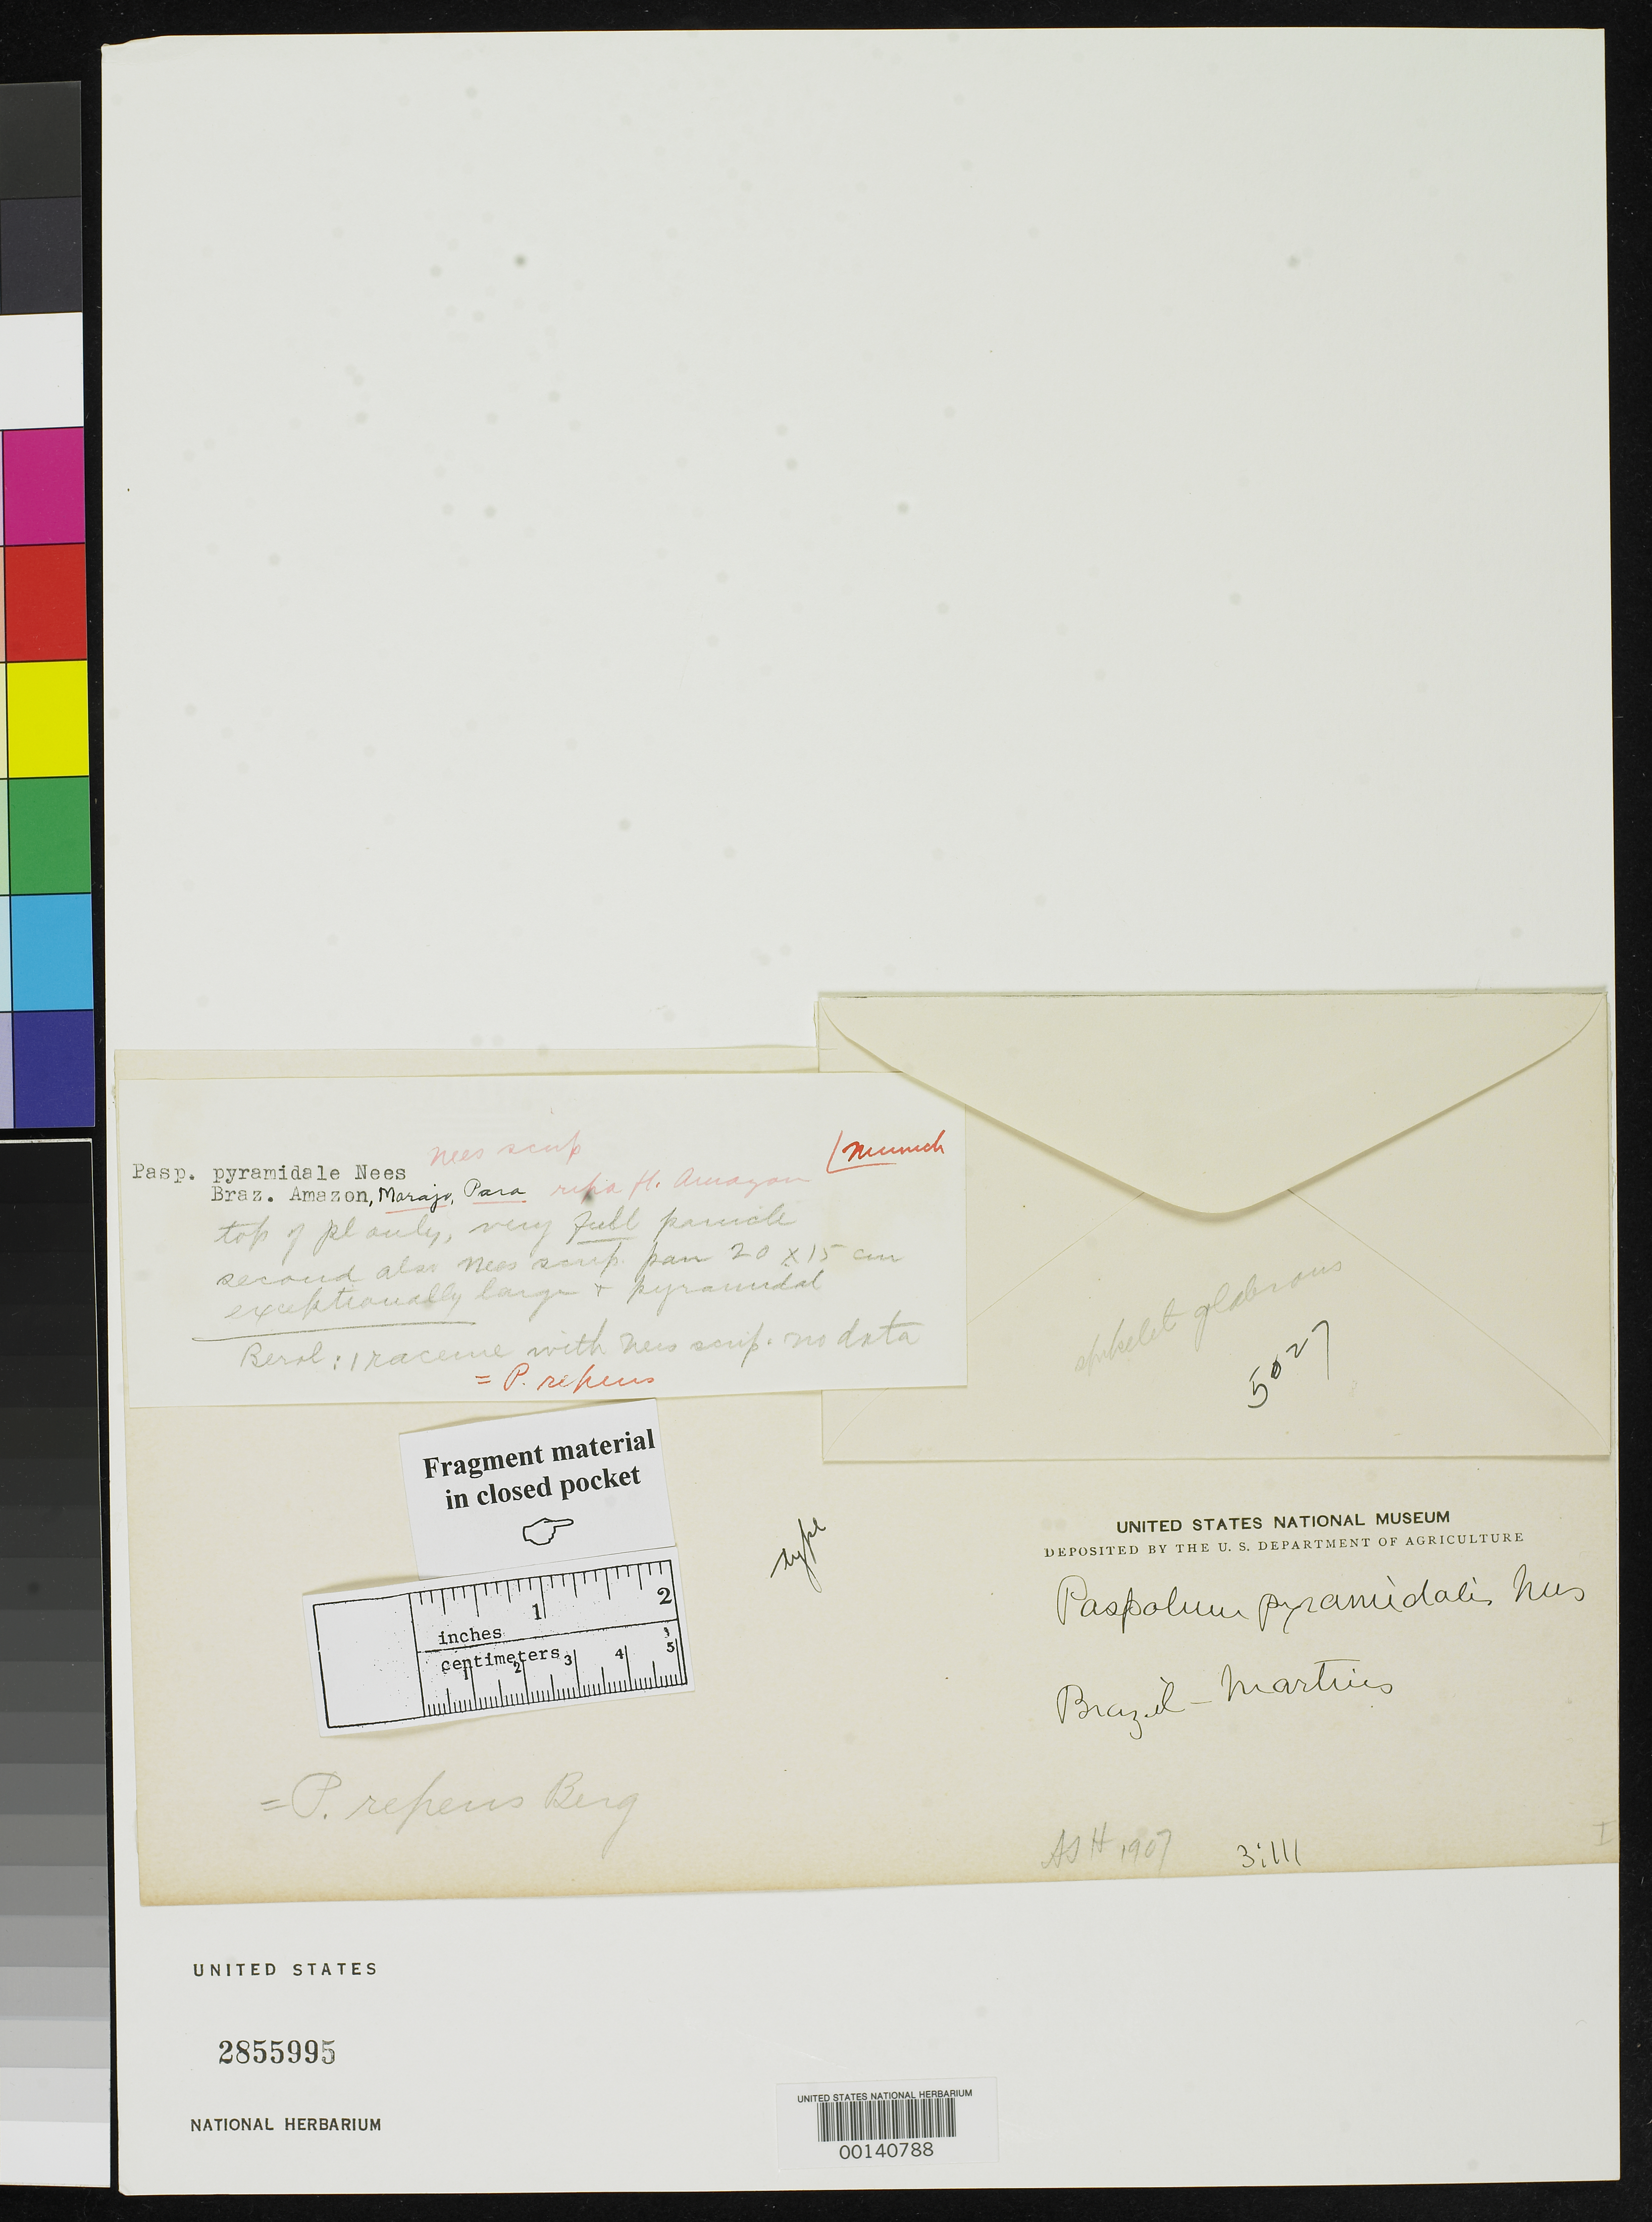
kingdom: Plantae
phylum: Tracheophyta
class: Liliopsida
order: Poales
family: Poaceae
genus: Paspalum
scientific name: Paspalum pyramidale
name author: Nees in Mart.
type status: Type Fragment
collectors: C. F. Martius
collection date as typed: Apr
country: Brazil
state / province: Pará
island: Morajo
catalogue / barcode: US 2855995